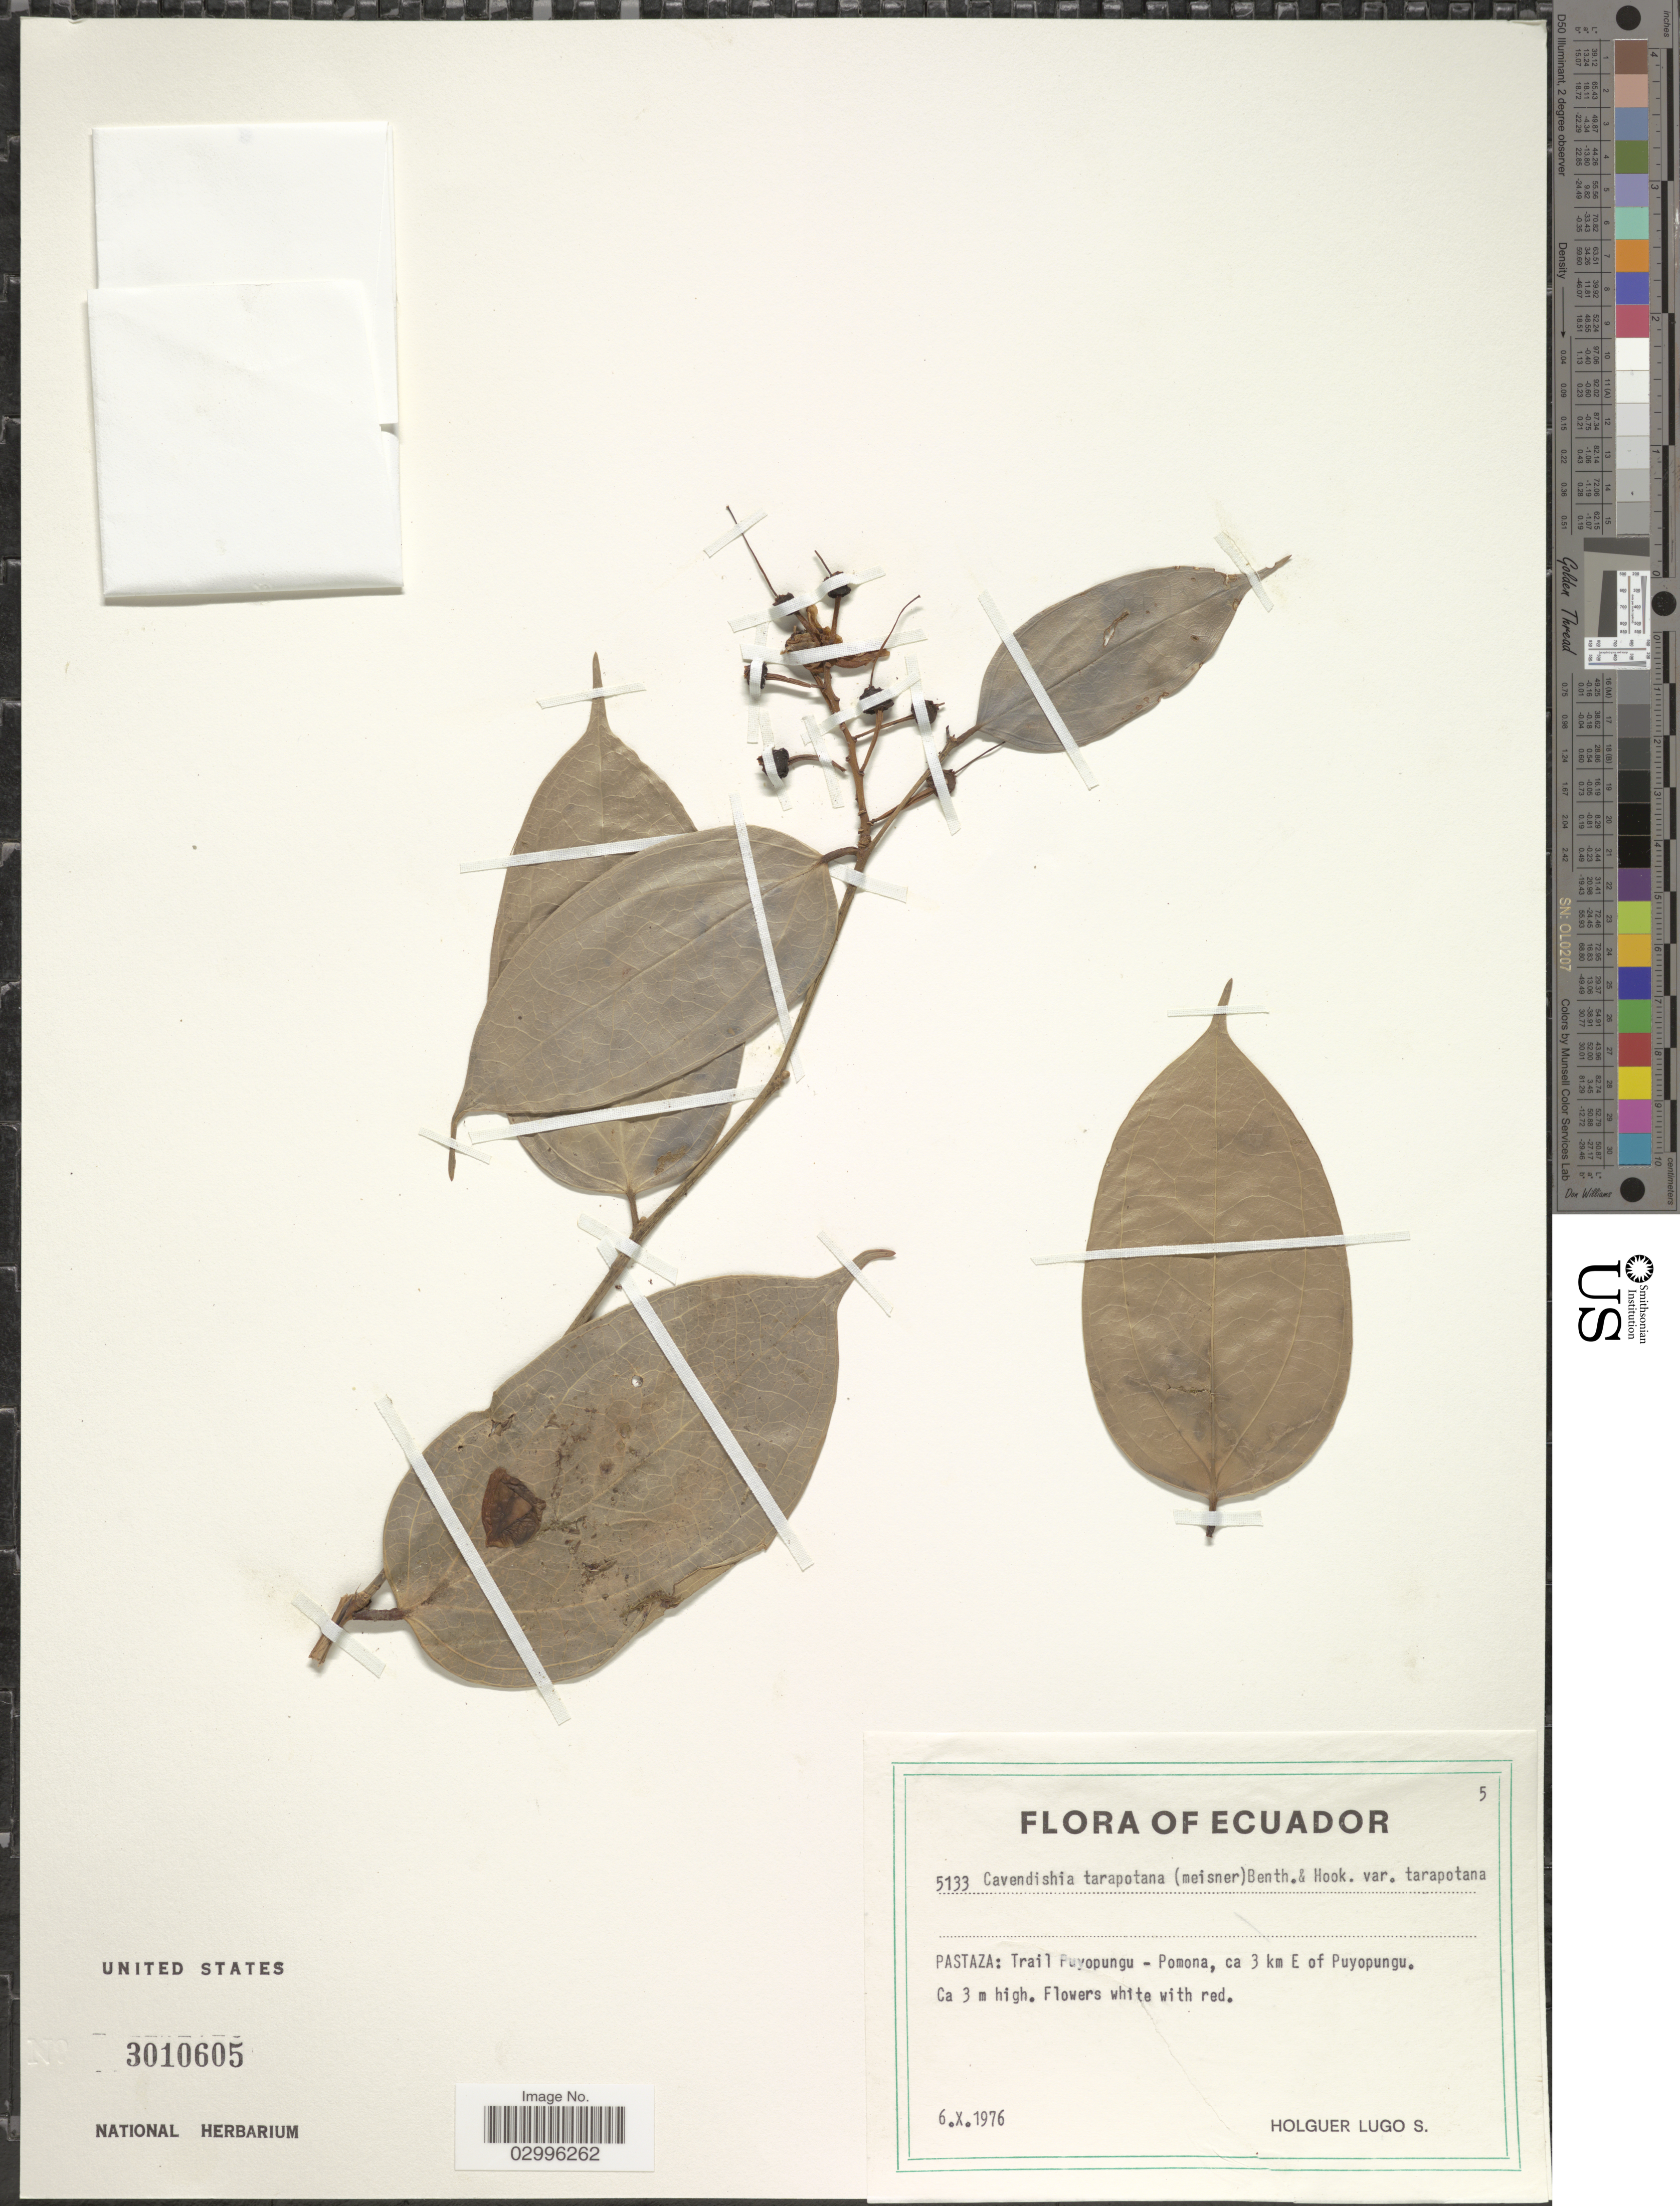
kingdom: Plantae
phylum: Tracheophyta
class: Magnoliopsida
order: Ericales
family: Ericaceae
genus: Cavendishia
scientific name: Cavendishia tarapotana var. tarapotana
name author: (Meisn.) Benth. & Hook.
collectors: H. Lugo S.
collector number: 5133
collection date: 1976-10-06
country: Ecuador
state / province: Pastaza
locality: Trail Puyopungu - Pomona, ca 3 km E of Puyopungu.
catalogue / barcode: US 3010605